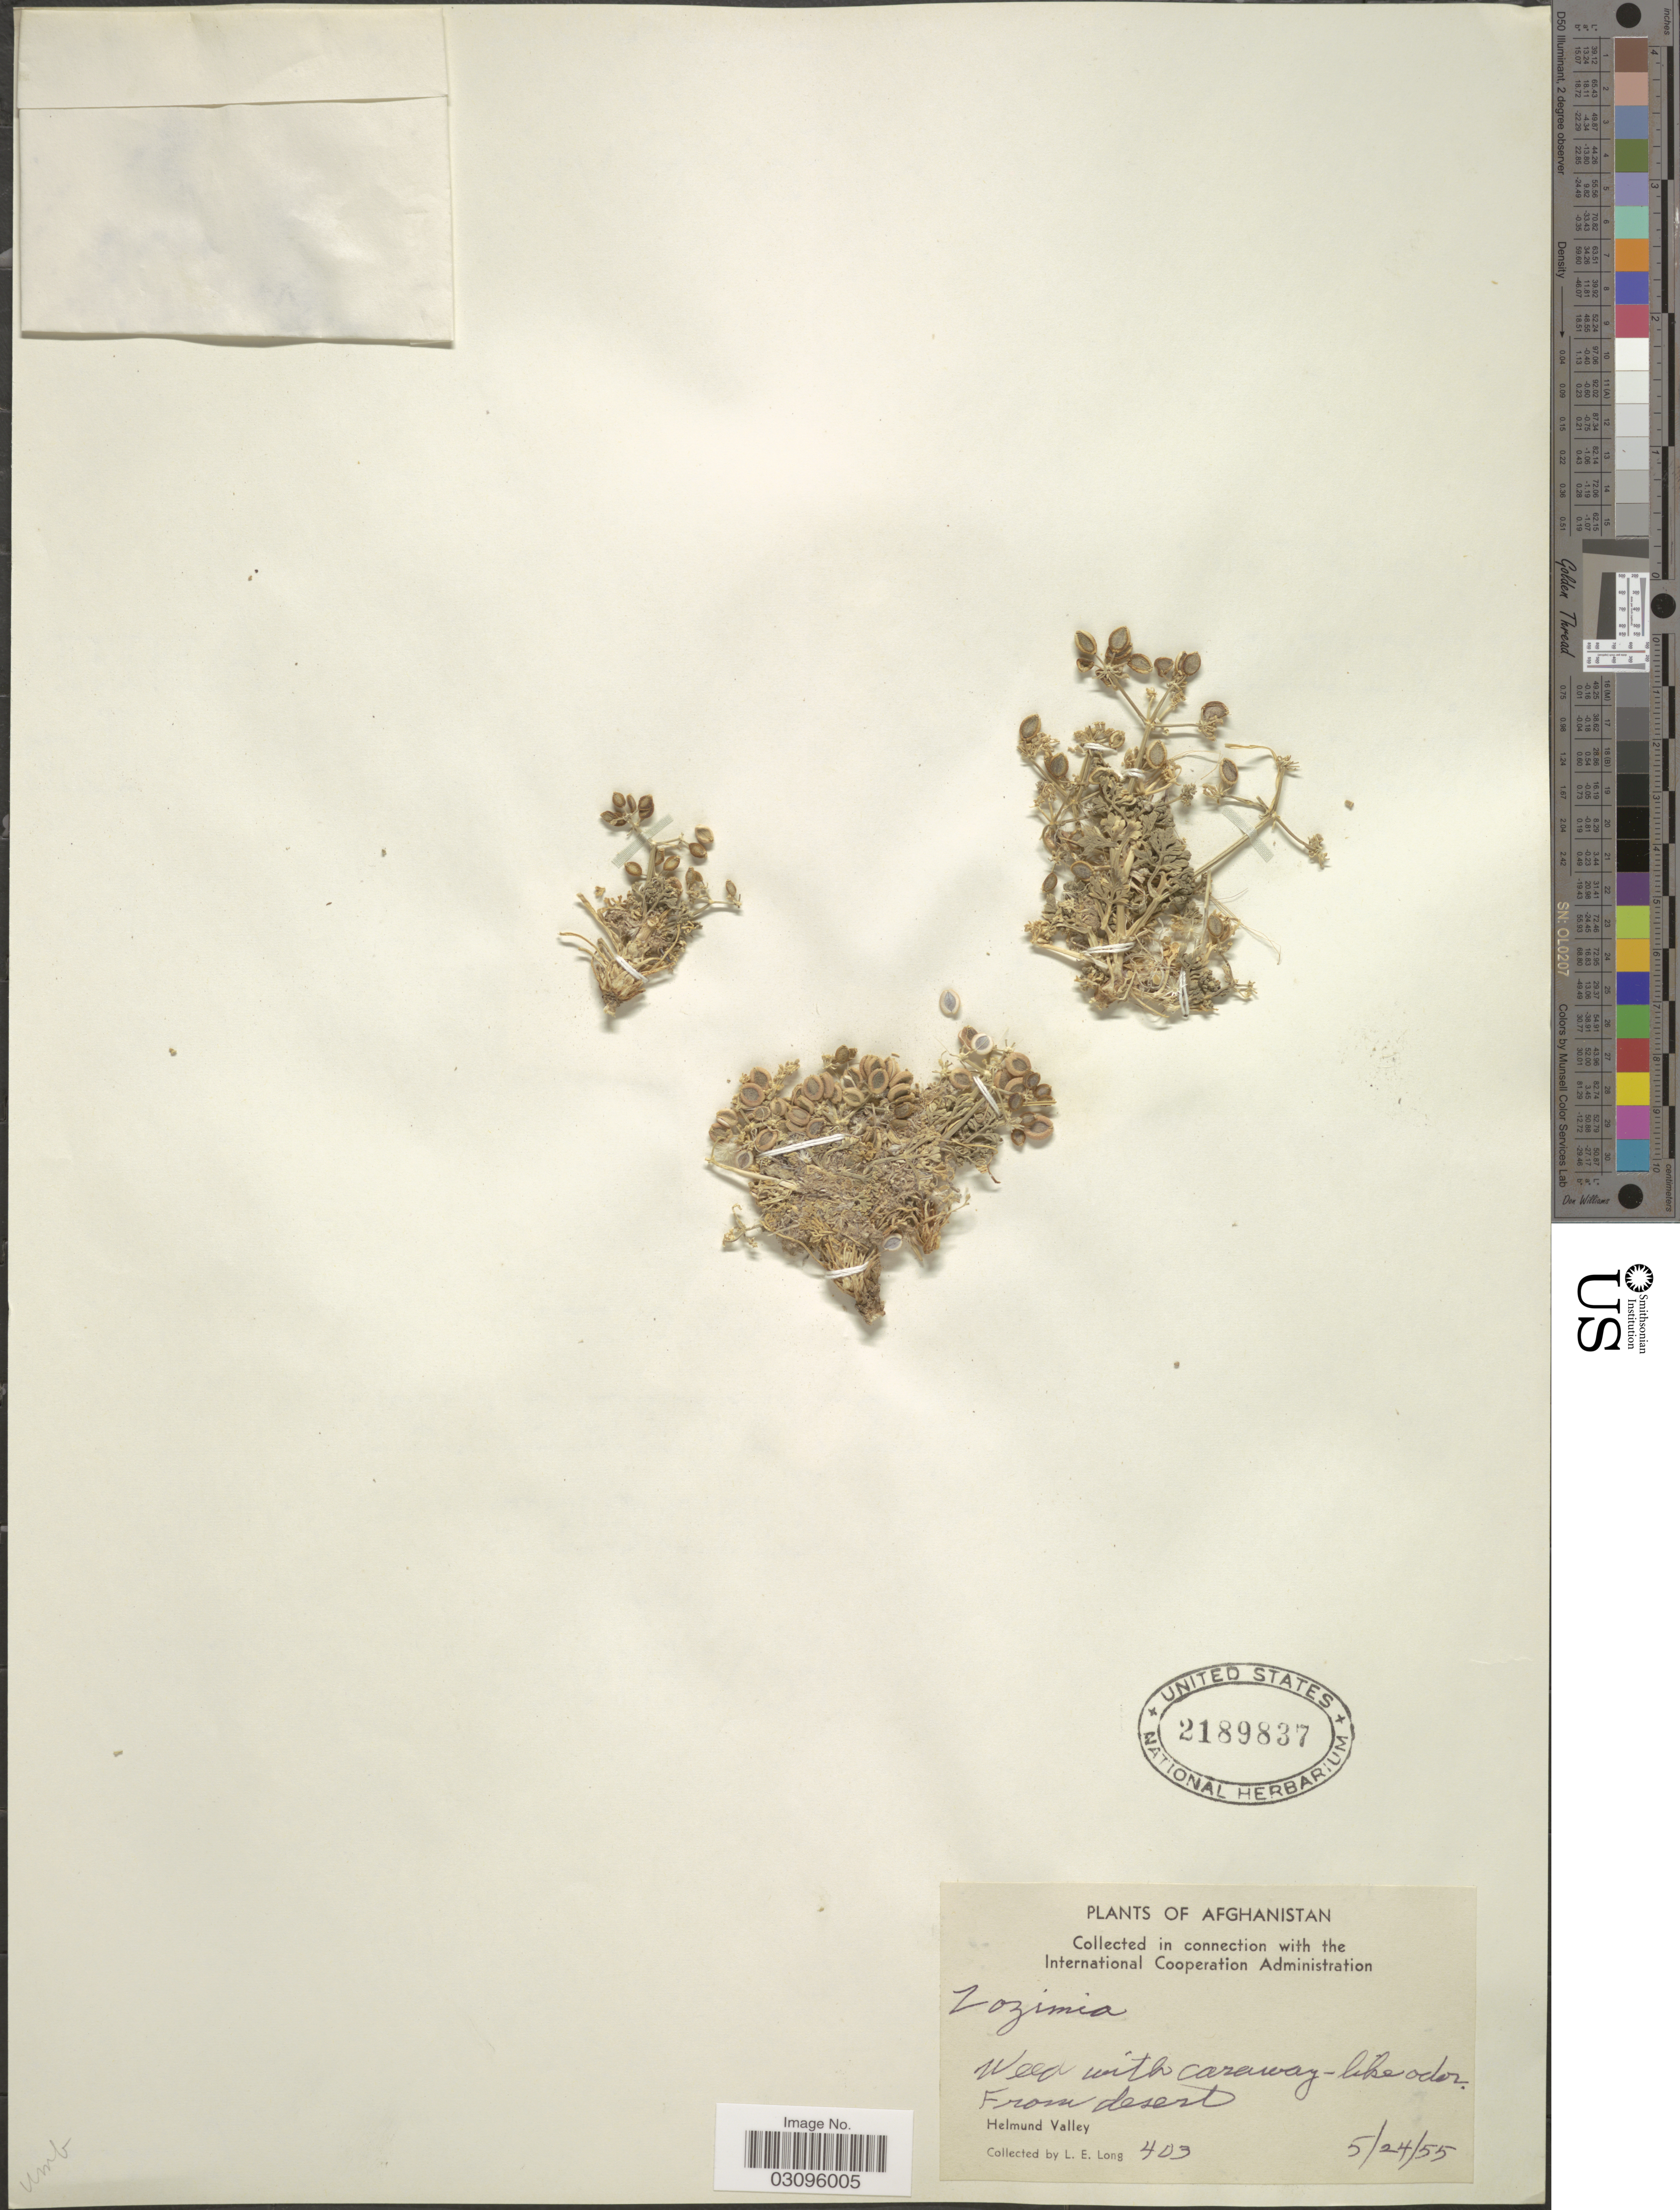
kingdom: Plantae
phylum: Tracheophyta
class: Magnoliopsida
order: Apiales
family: Apiaceae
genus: Zosima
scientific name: Zosima sp.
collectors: L. E. Long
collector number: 403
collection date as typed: Transcribed d/m/y: 24/5/55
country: Afghanistan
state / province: Helmand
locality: Helmund Valley.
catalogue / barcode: US 2189837